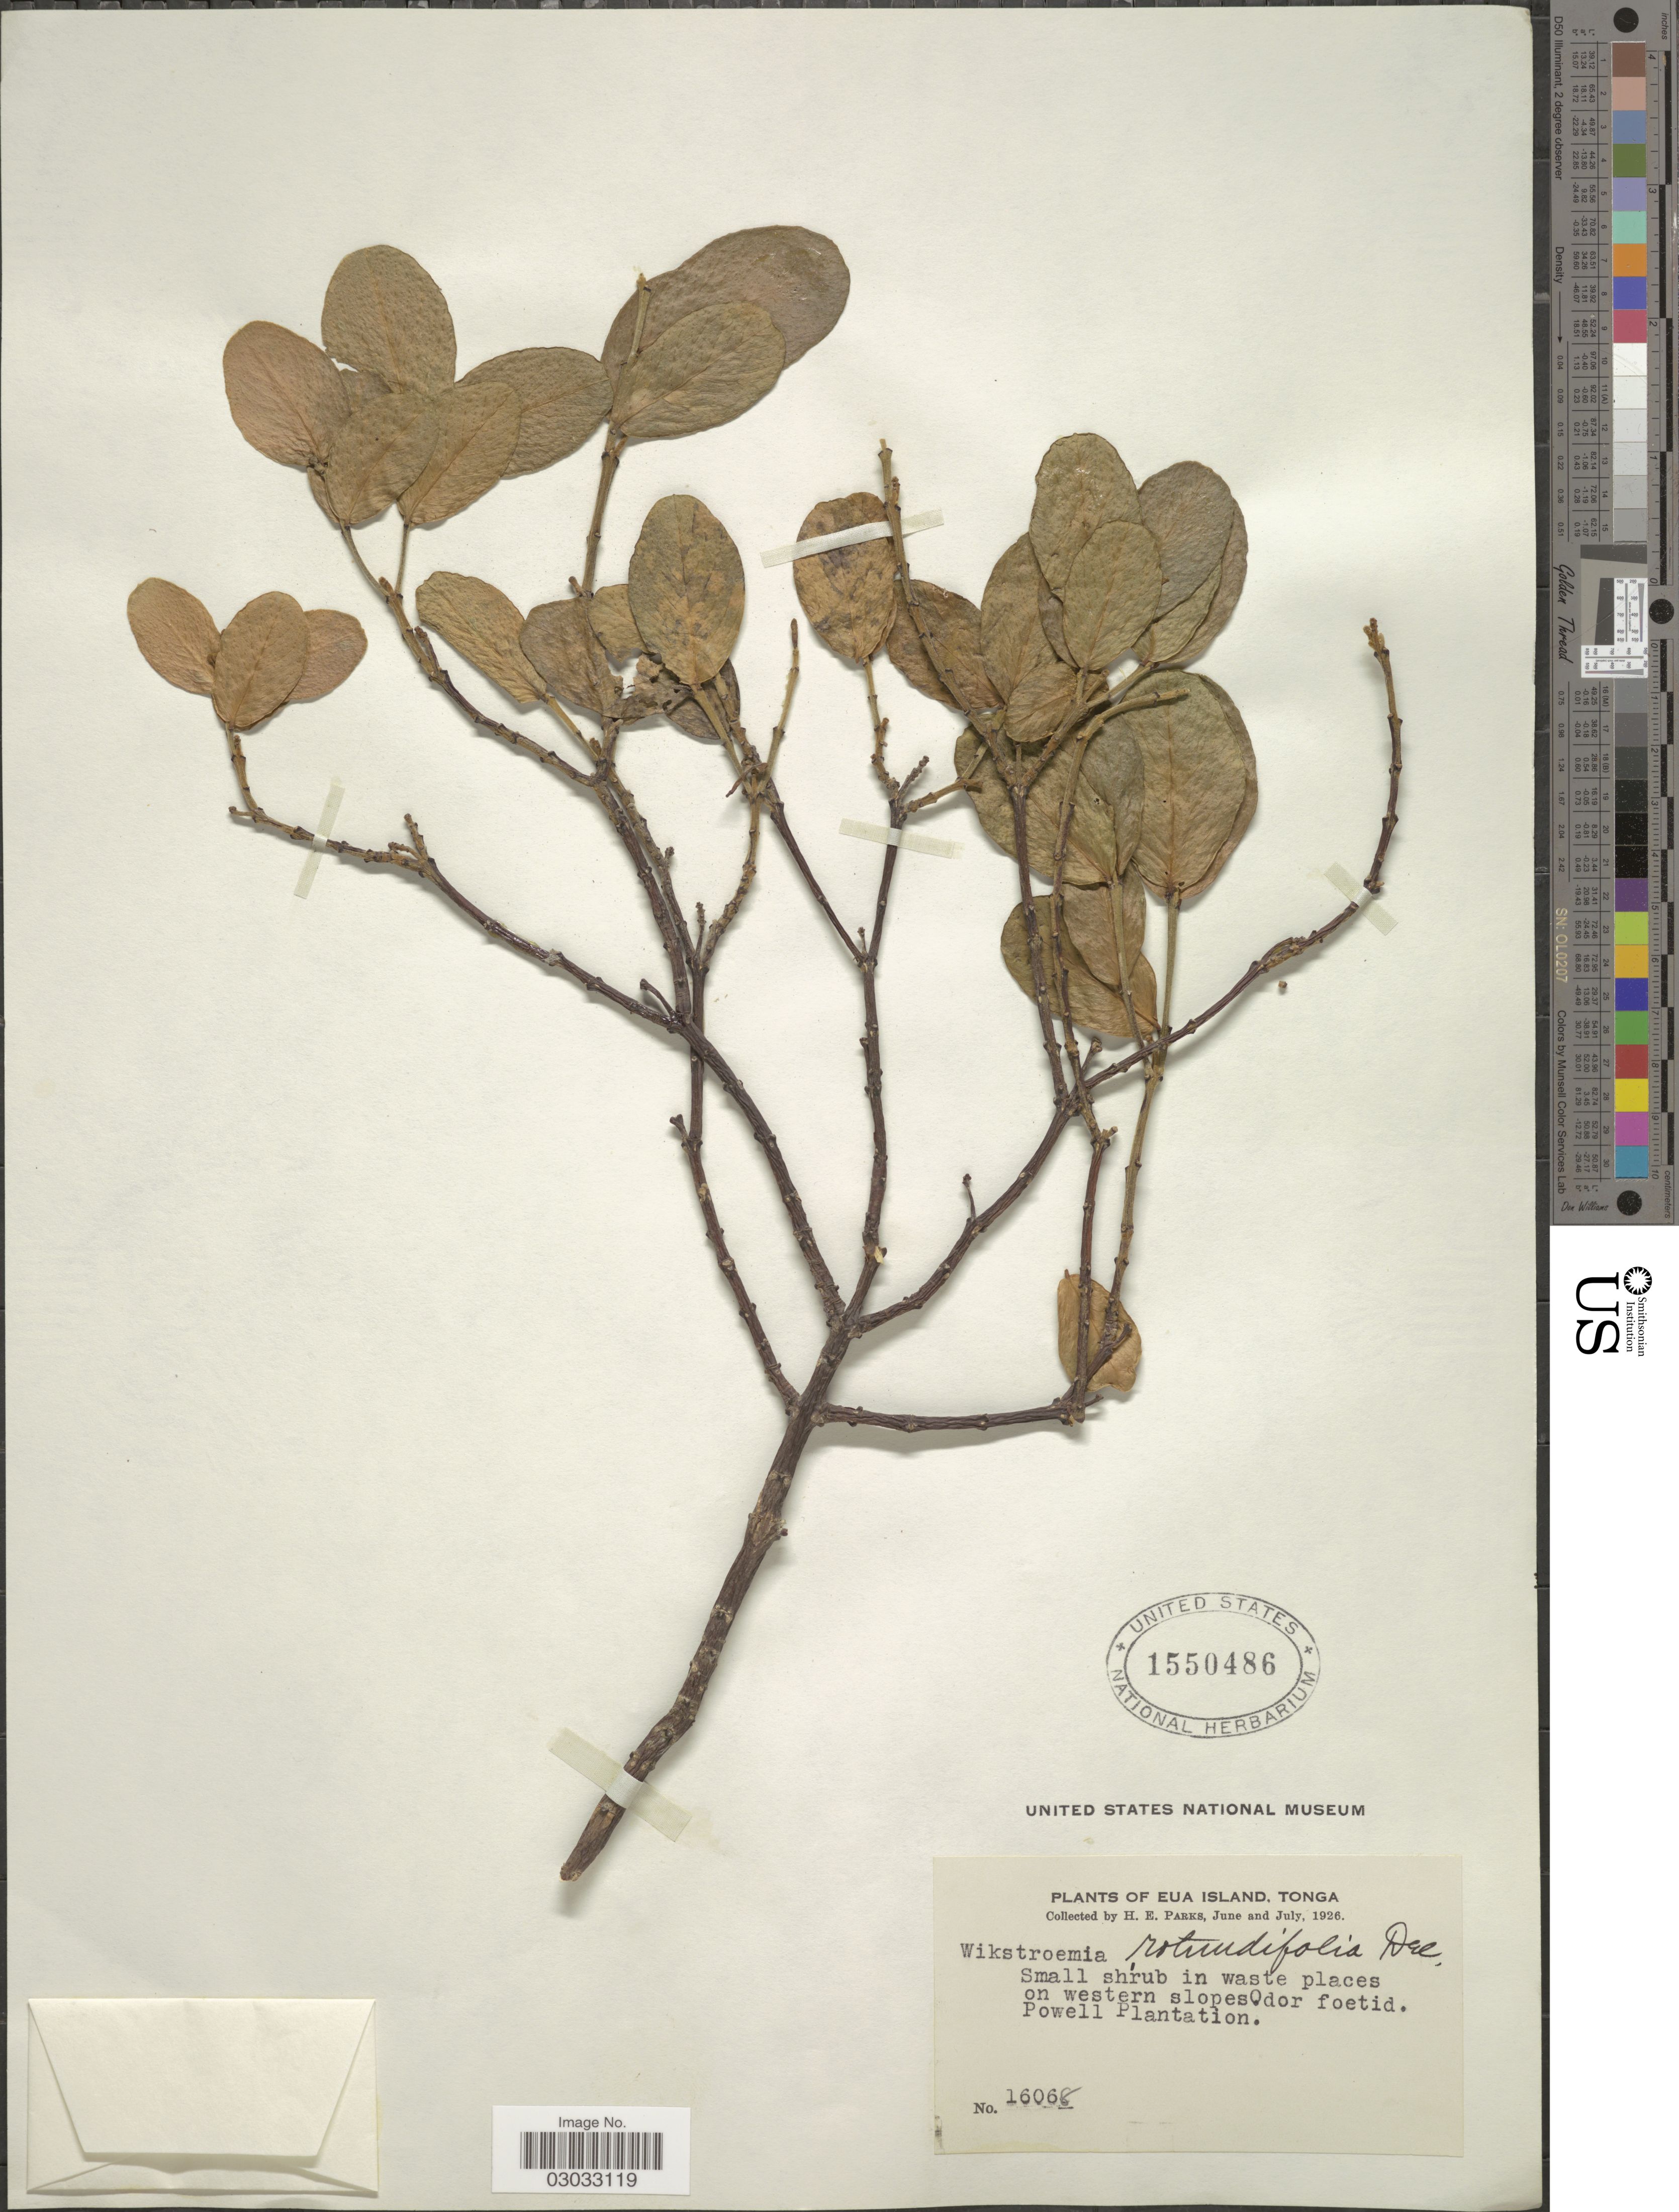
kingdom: Plantae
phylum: Tracheophyta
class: Magnoliopsida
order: Malvales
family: Thymelaeaceae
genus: Wikstroemia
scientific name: Wikstroemia rotundifolia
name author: Decne.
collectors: H. E. Parks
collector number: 16068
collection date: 1926-06/1926-07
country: Tonga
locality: Eua Island, Small shrub in waste places on western slopes. Odor foetid. Powell Plantation.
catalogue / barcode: US 1550486